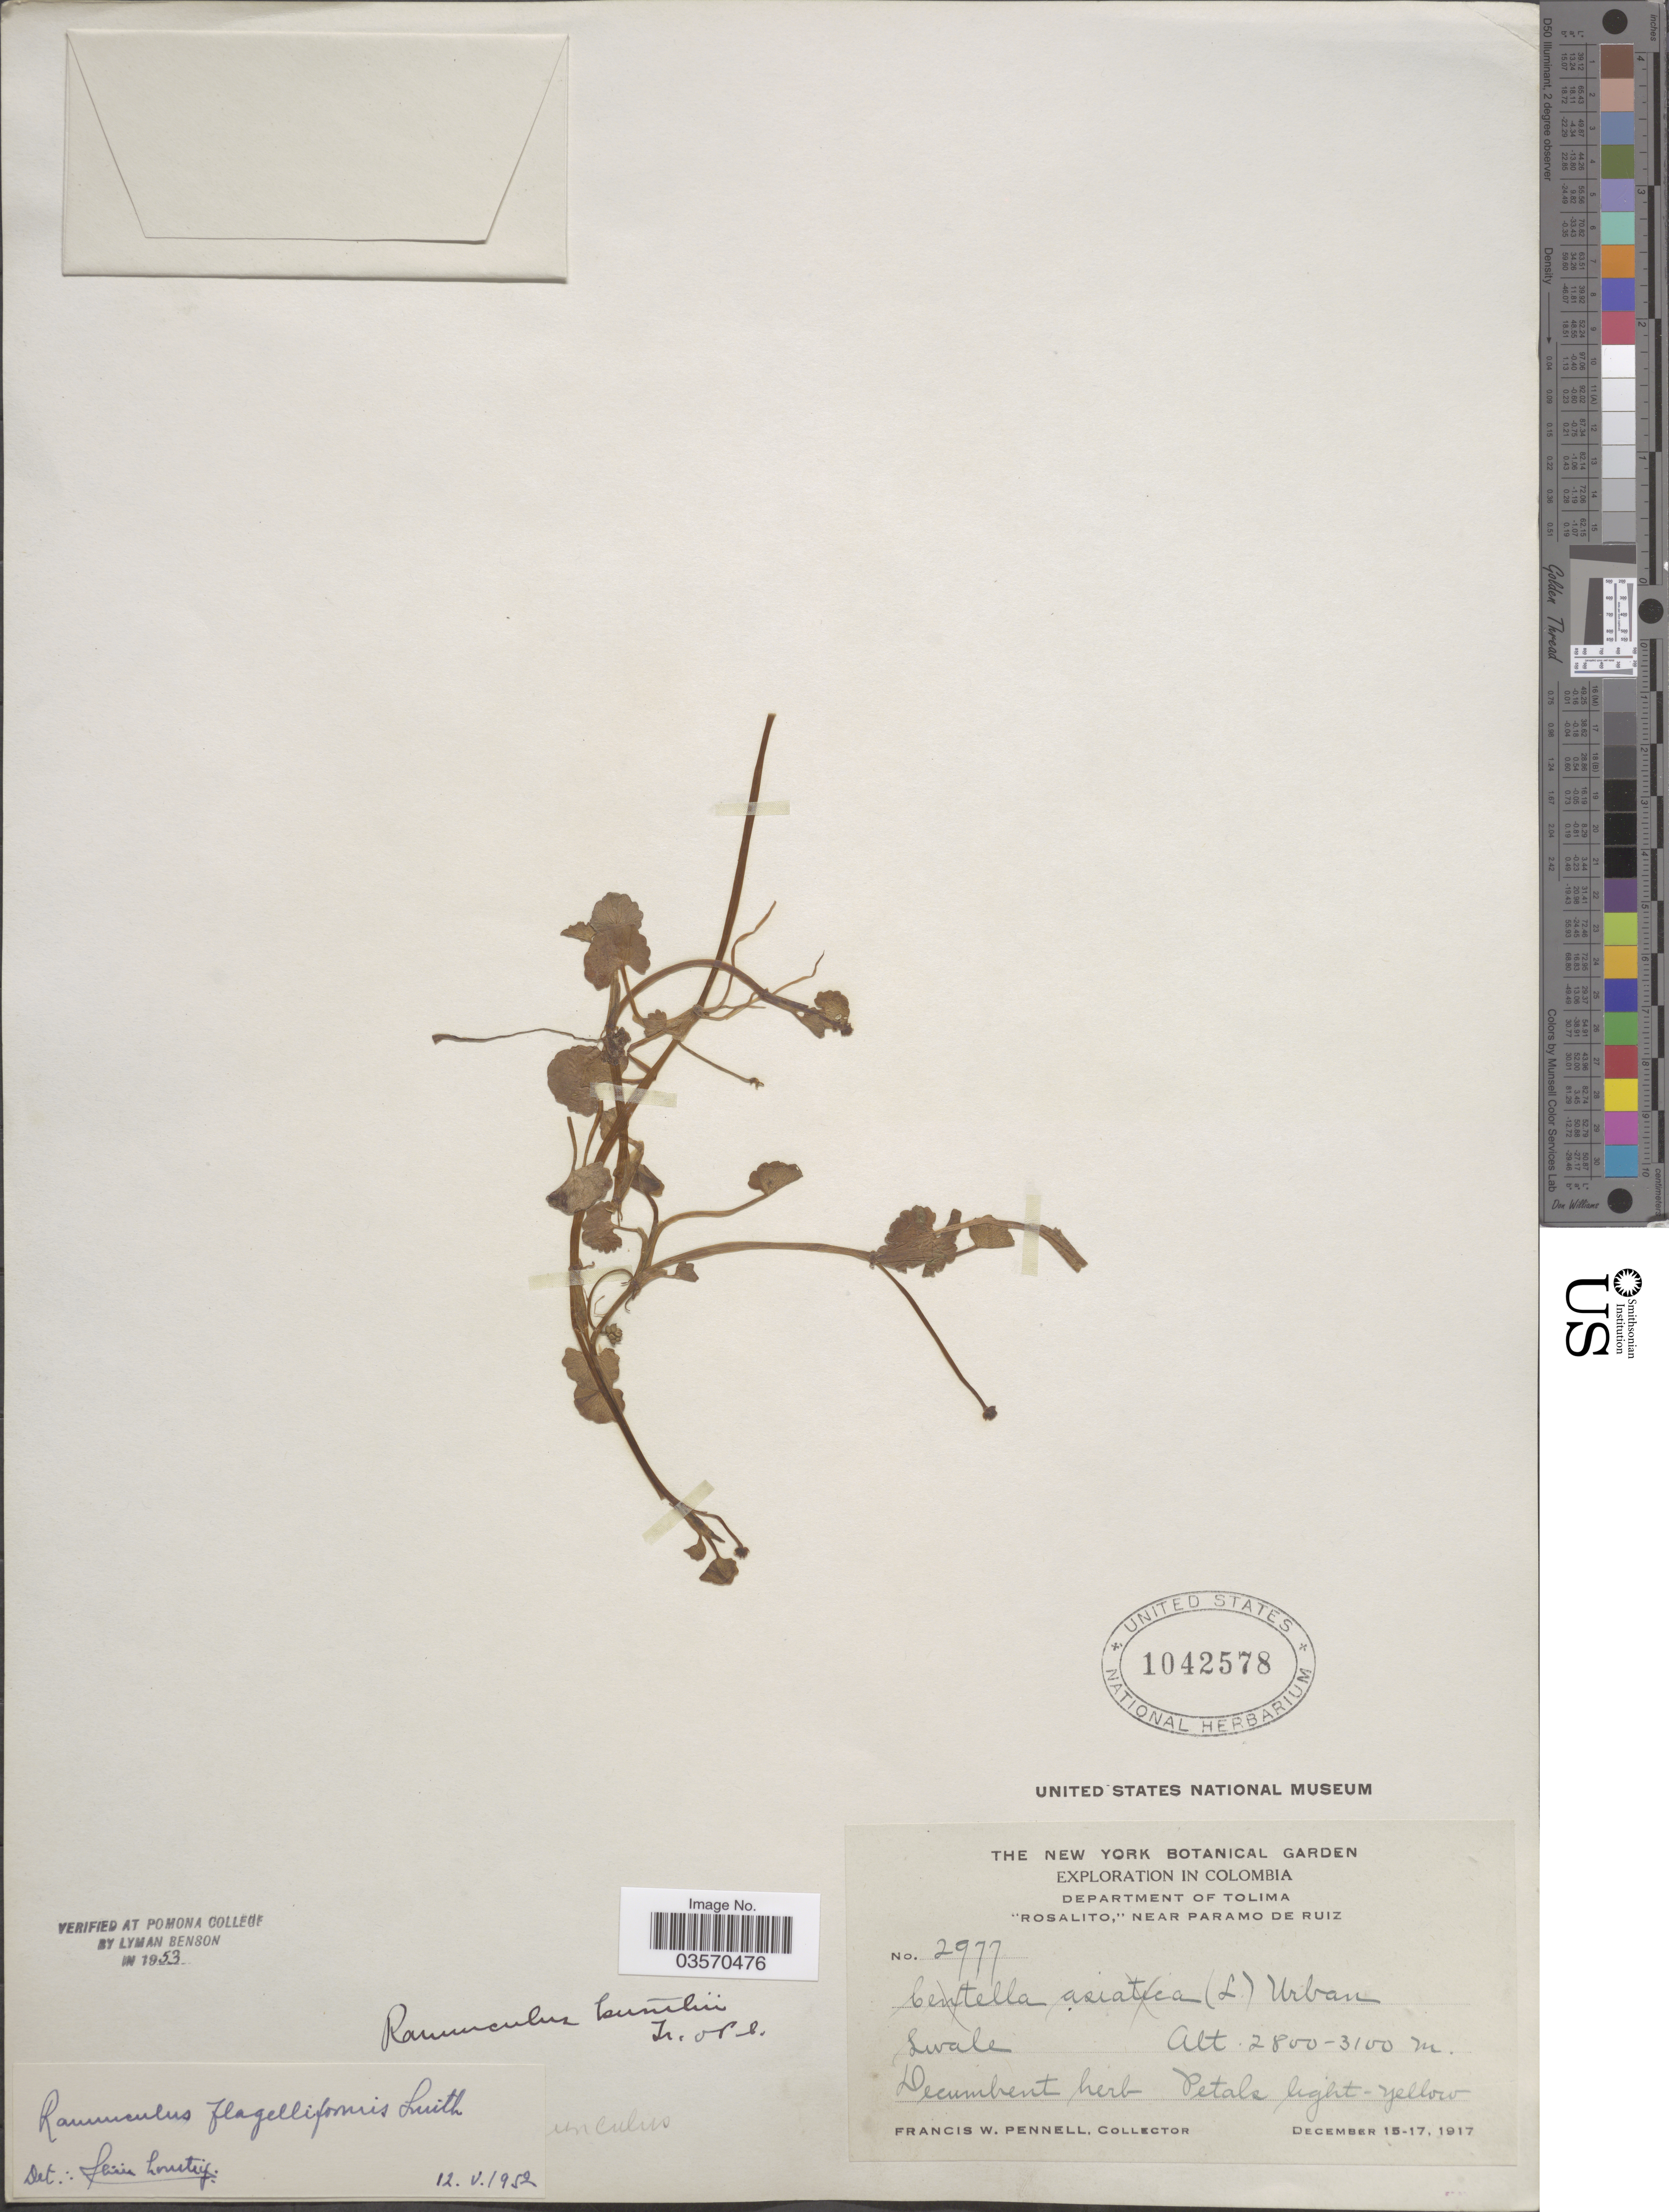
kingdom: Plantae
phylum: Tracheophyta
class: Magnoliopsida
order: Ranunculales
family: Ranunculaceae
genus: Ranunculus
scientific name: Ranunculus flagelliformis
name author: Sm.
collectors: F. W. Pennell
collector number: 2977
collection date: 1917-12-15/1917-12-17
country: Colombia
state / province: Tolima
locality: Department of Tolima. "Rosalito," near Paramo de Ruiz.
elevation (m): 2800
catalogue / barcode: US 1042578